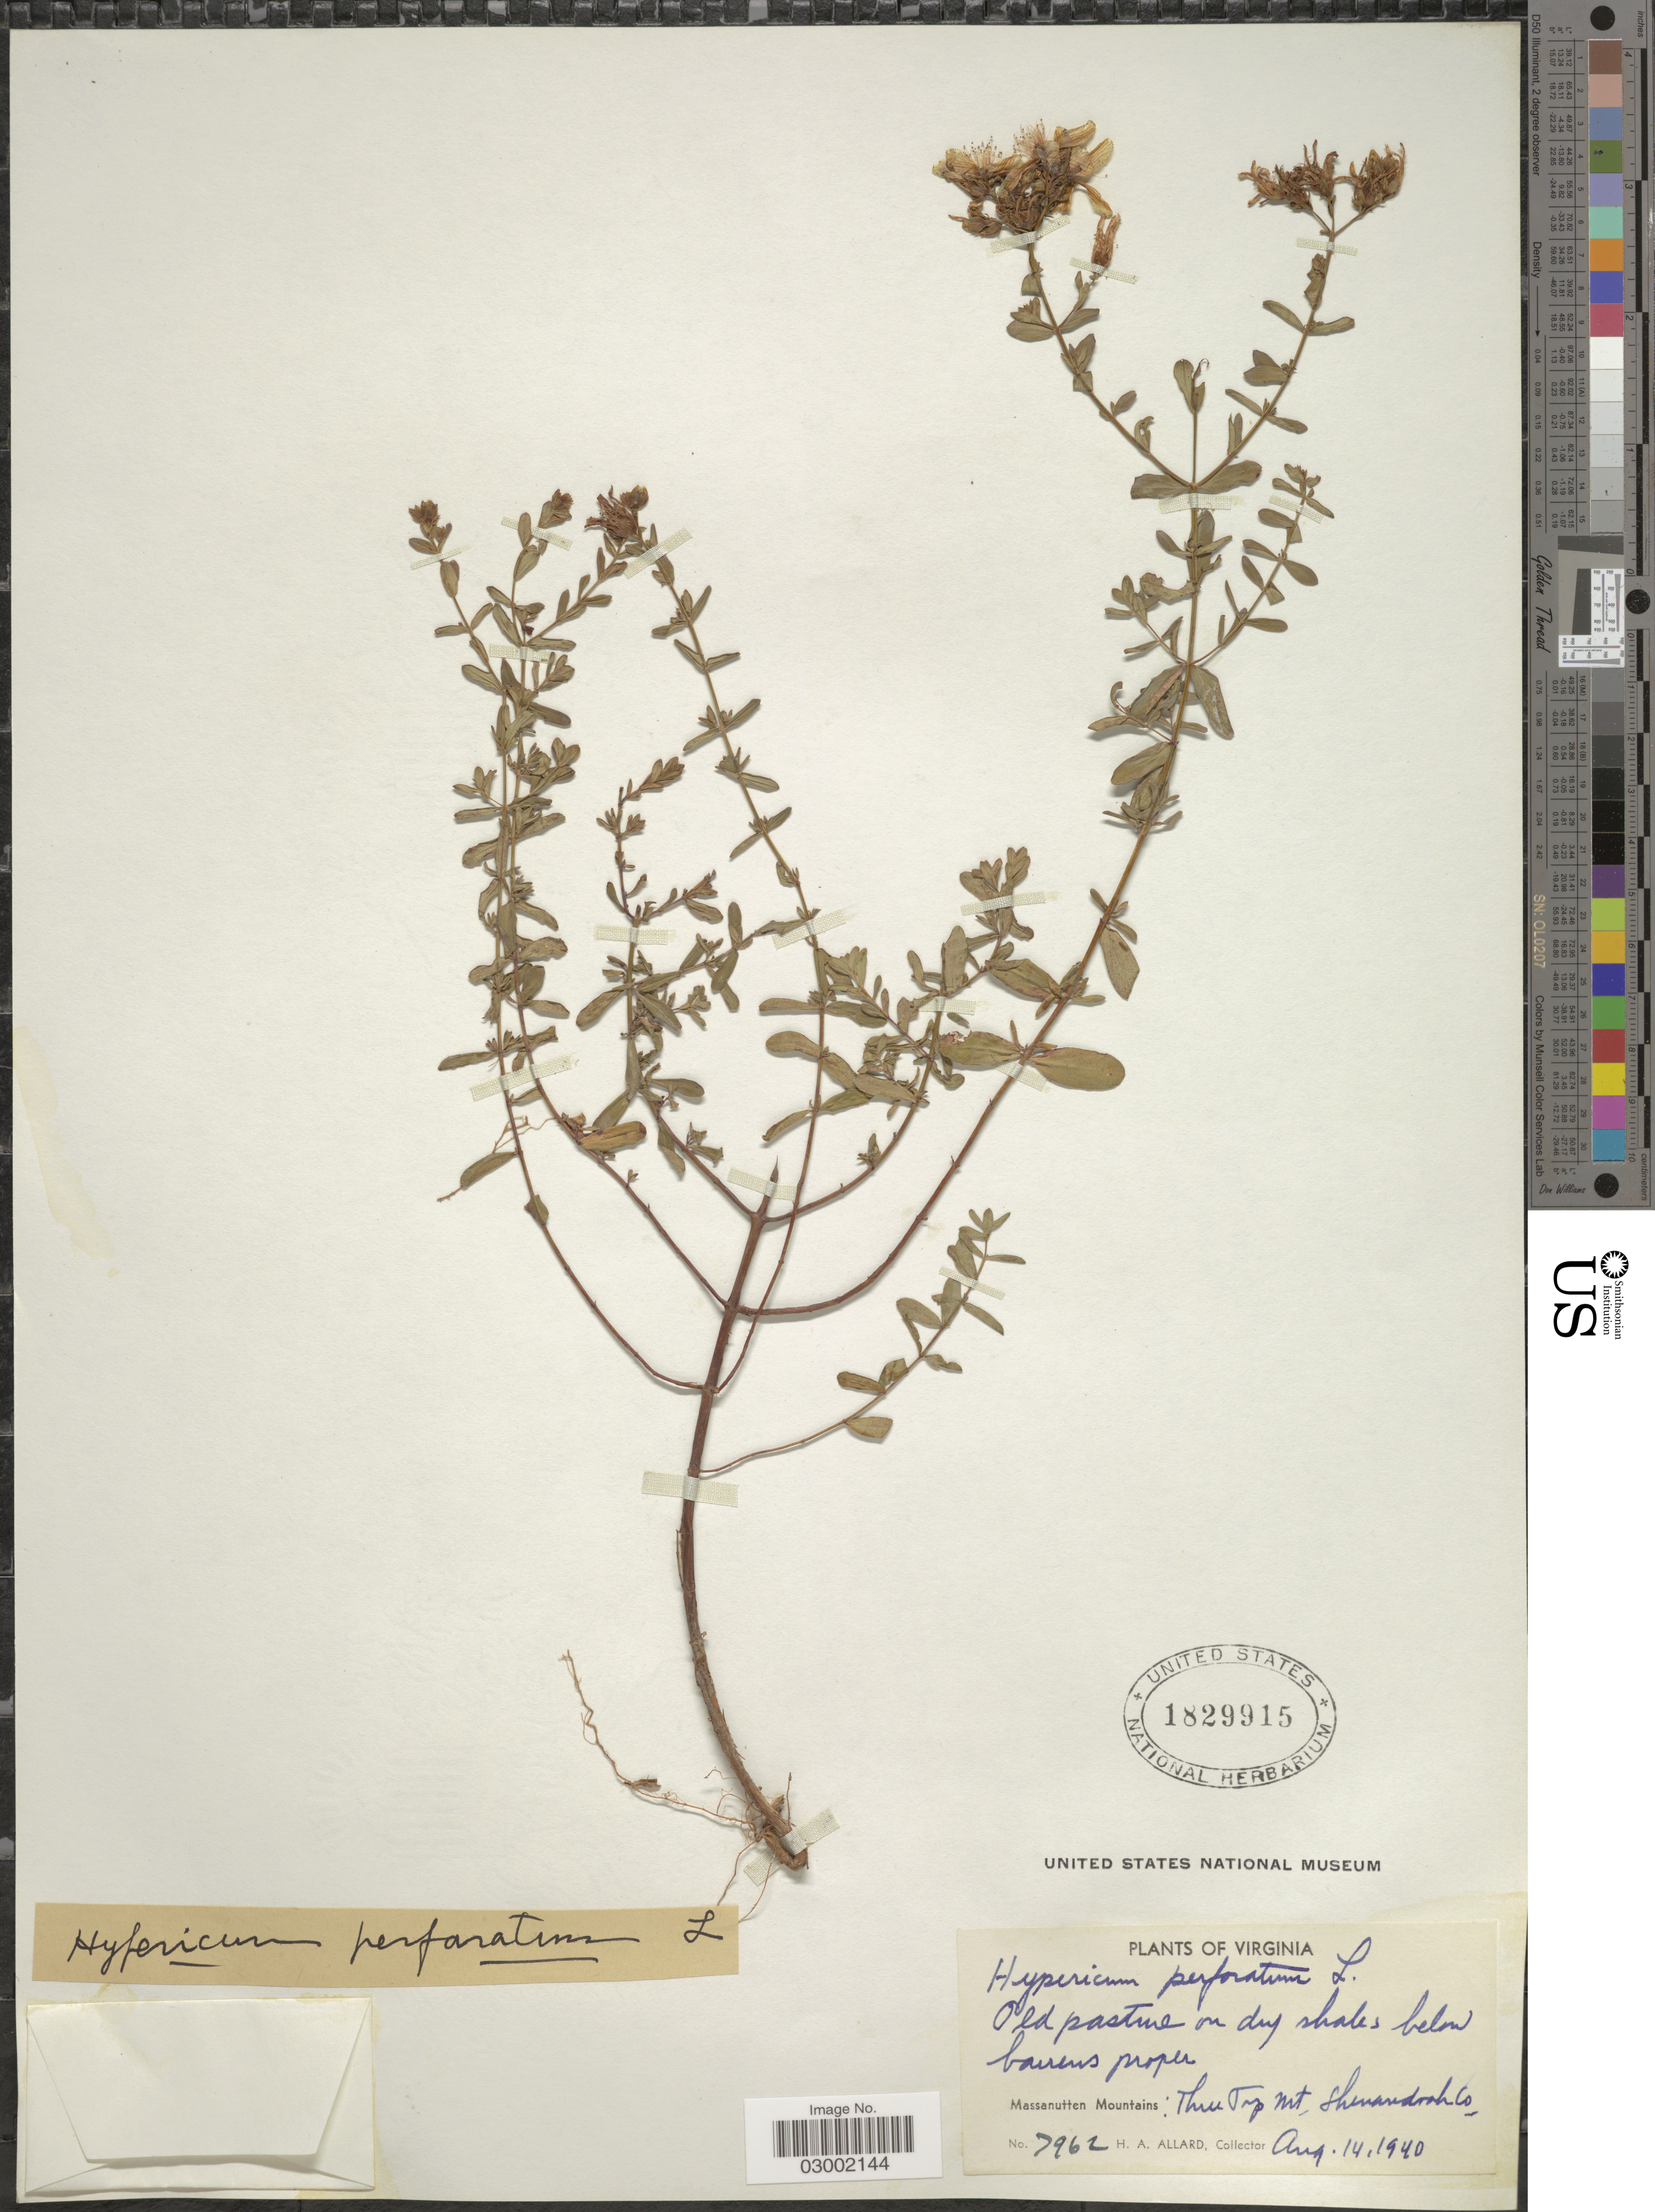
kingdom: Plantae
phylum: Tracheophyta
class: Magnoliopsida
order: Malpighiales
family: Hypericaceae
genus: Hypericum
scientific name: Hypericum perforatum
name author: L.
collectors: H. A. Allard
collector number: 7962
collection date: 1940-08-14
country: United States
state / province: Virginia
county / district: Shenandoah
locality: Old pasture on dry shales below barrens proper. Massanutten Mountains, Three Top Mt, Shenandoah Co.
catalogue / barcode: US 1829915